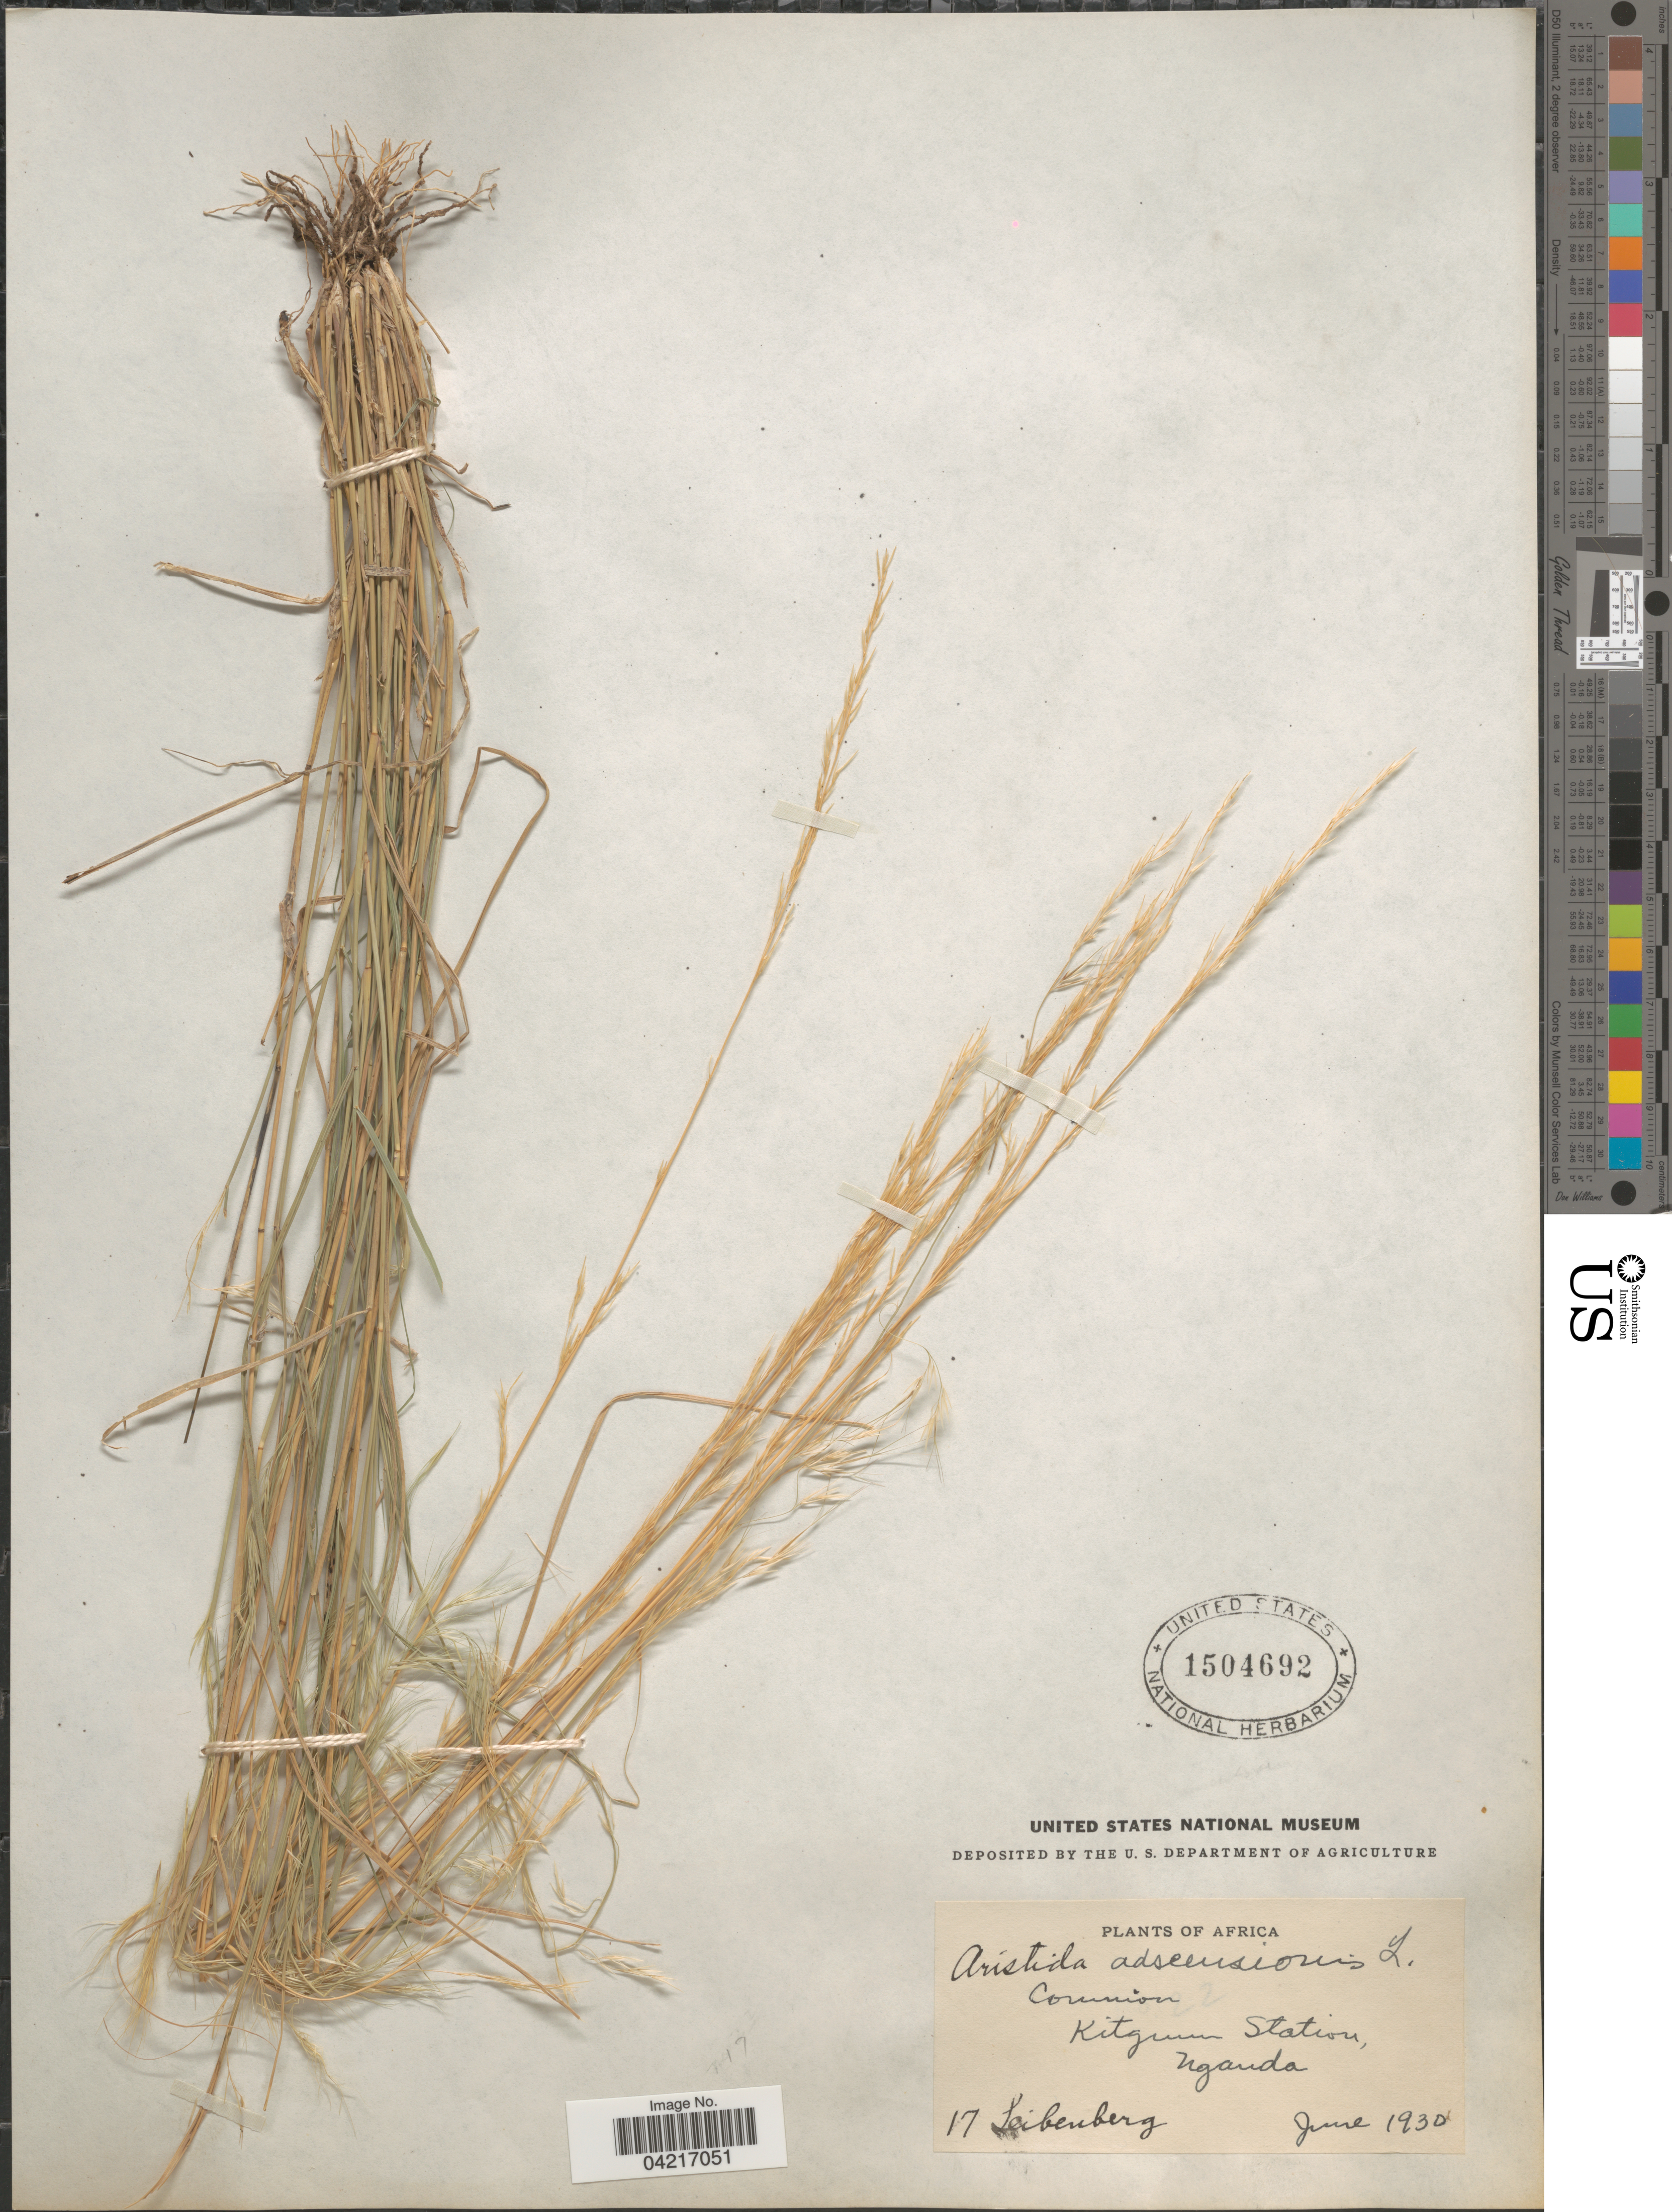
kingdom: Plantae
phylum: Tracheophyta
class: Liliopsida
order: Poales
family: Poaceae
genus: Aristida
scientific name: Aristida adscensionis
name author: L.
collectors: Leibenberg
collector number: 17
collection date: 1930-06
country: Uganda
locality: Kitgum Station.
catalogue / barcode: US 1504692